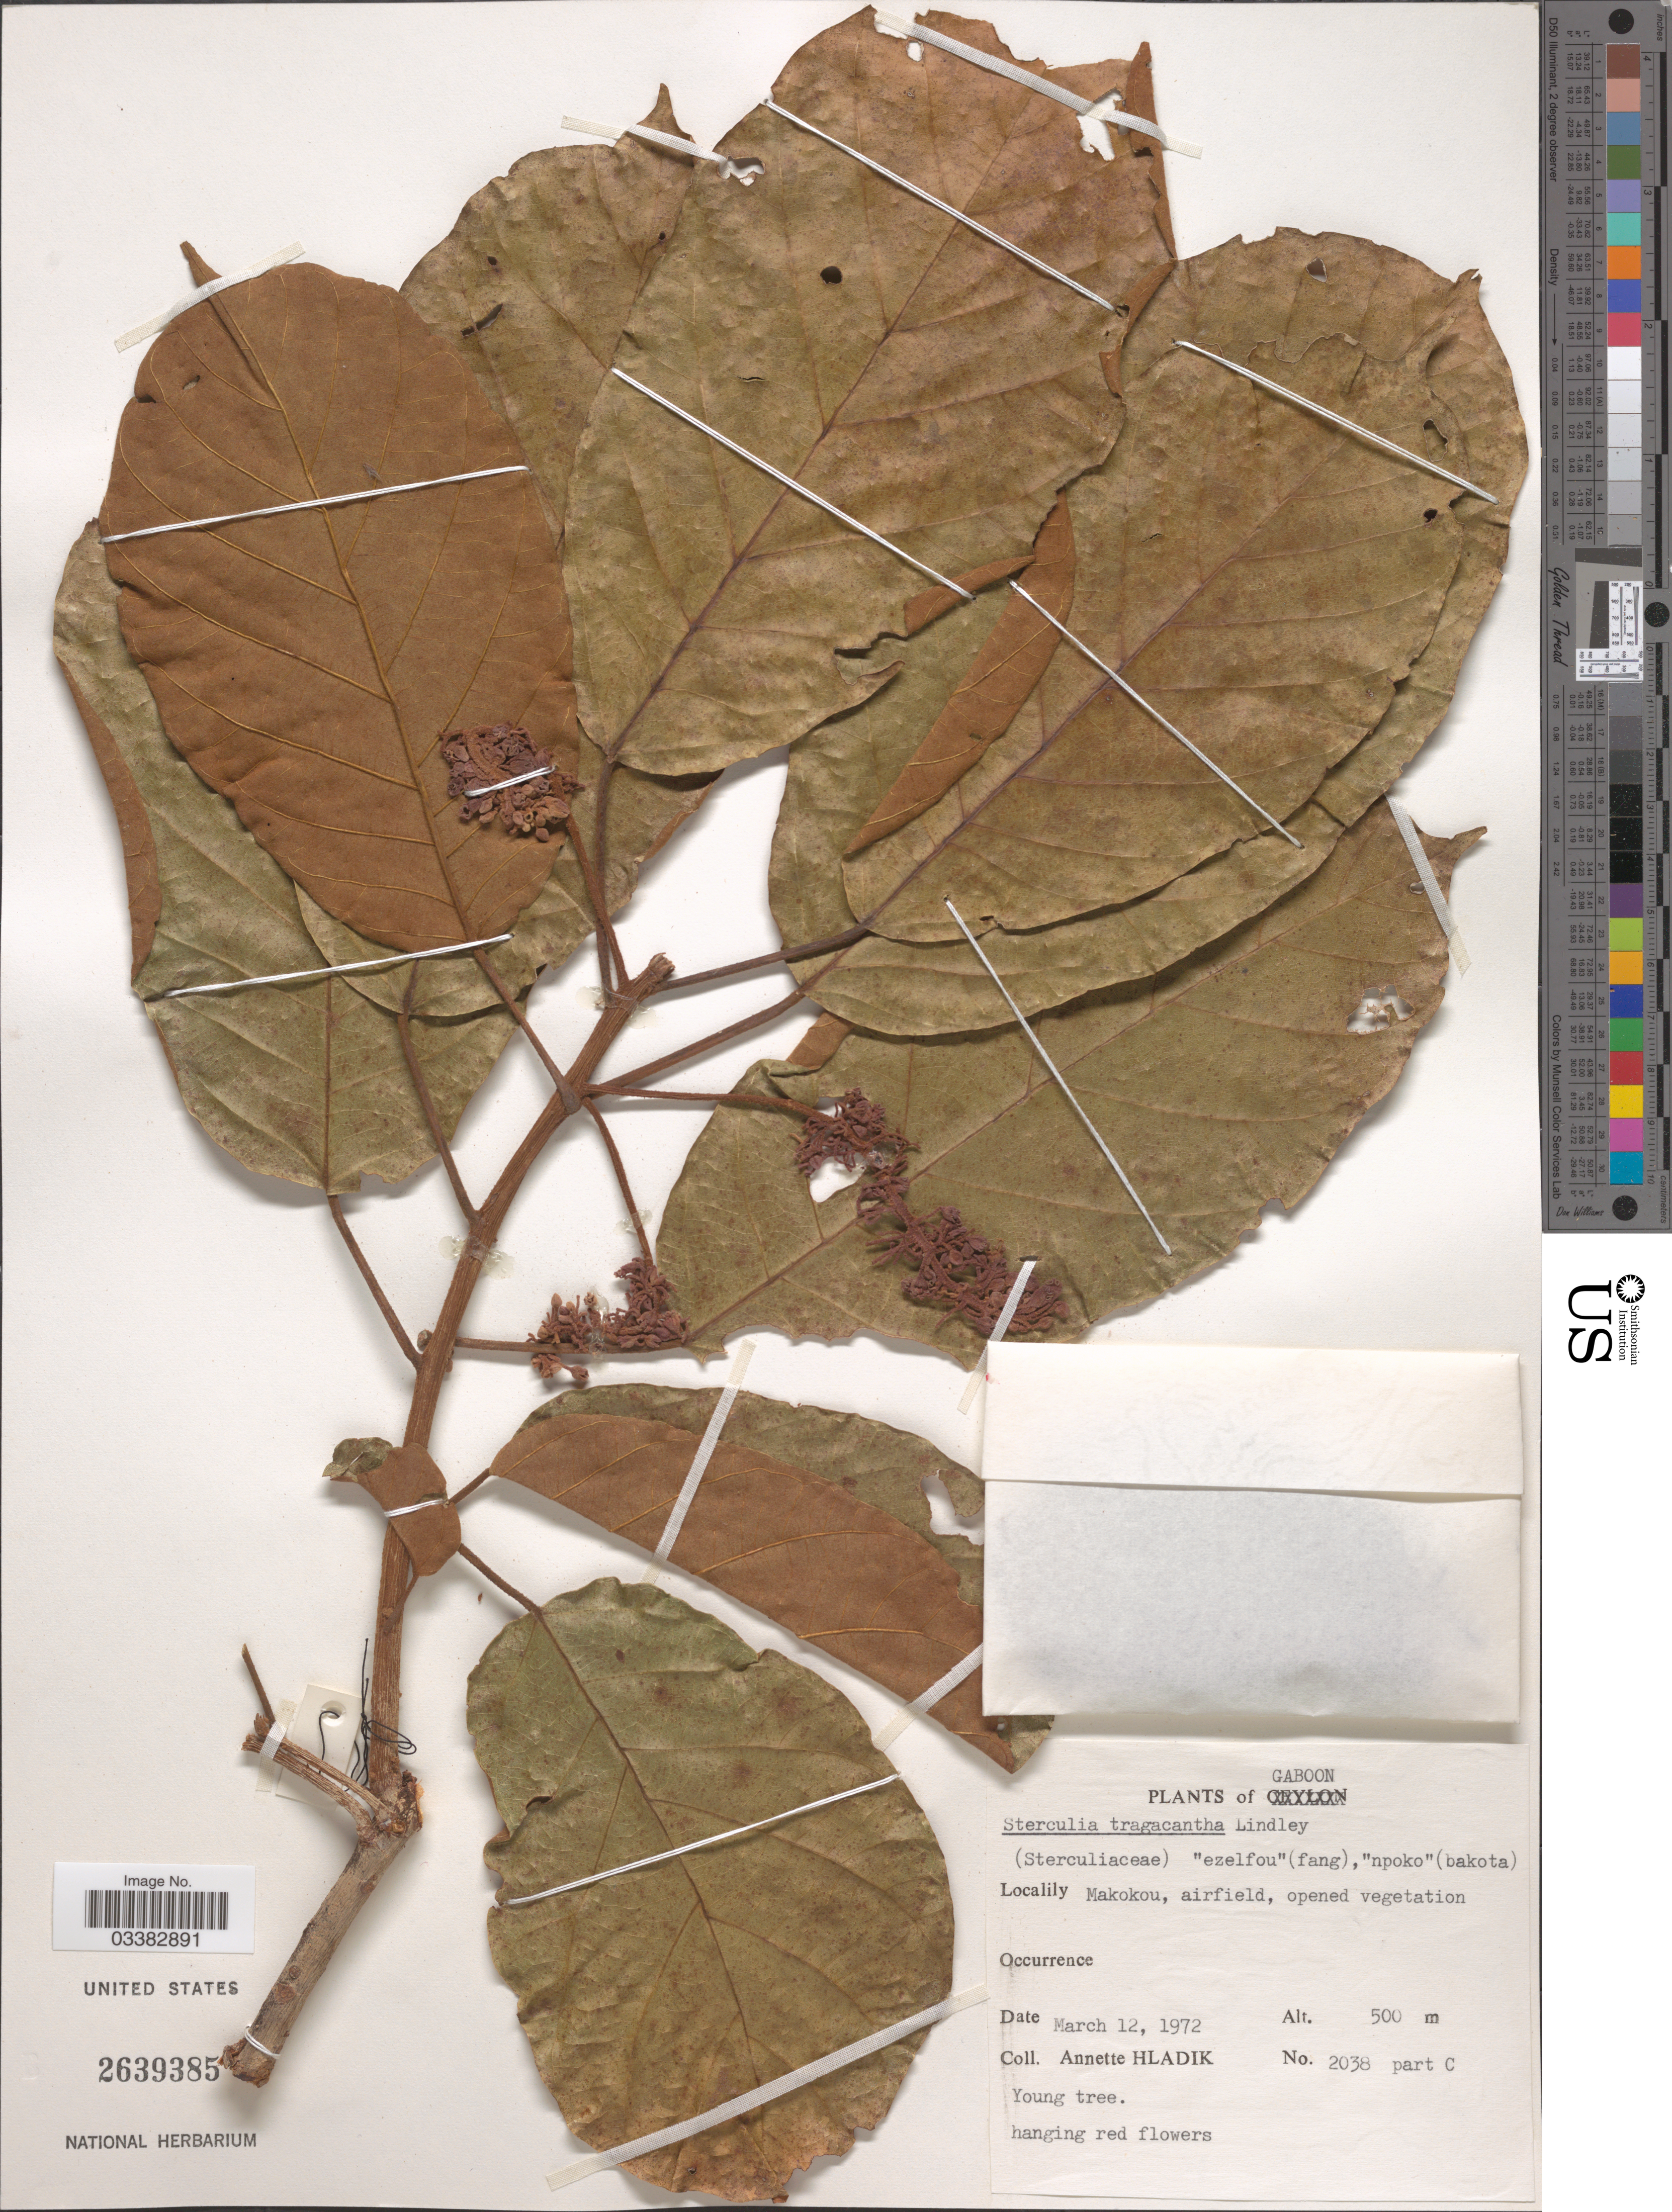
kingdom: Plantae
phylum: Tracheophyta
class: Magnoliopsida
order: Malvales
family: Malvaceae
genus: Sterculia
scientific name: Sterculia tragacantha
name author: Lindl.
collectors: A. Hladik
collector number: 2038 part C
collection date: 1972-03-12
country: Gabon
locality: Makokou, arifield.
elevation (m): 500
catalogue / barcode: US 2639385